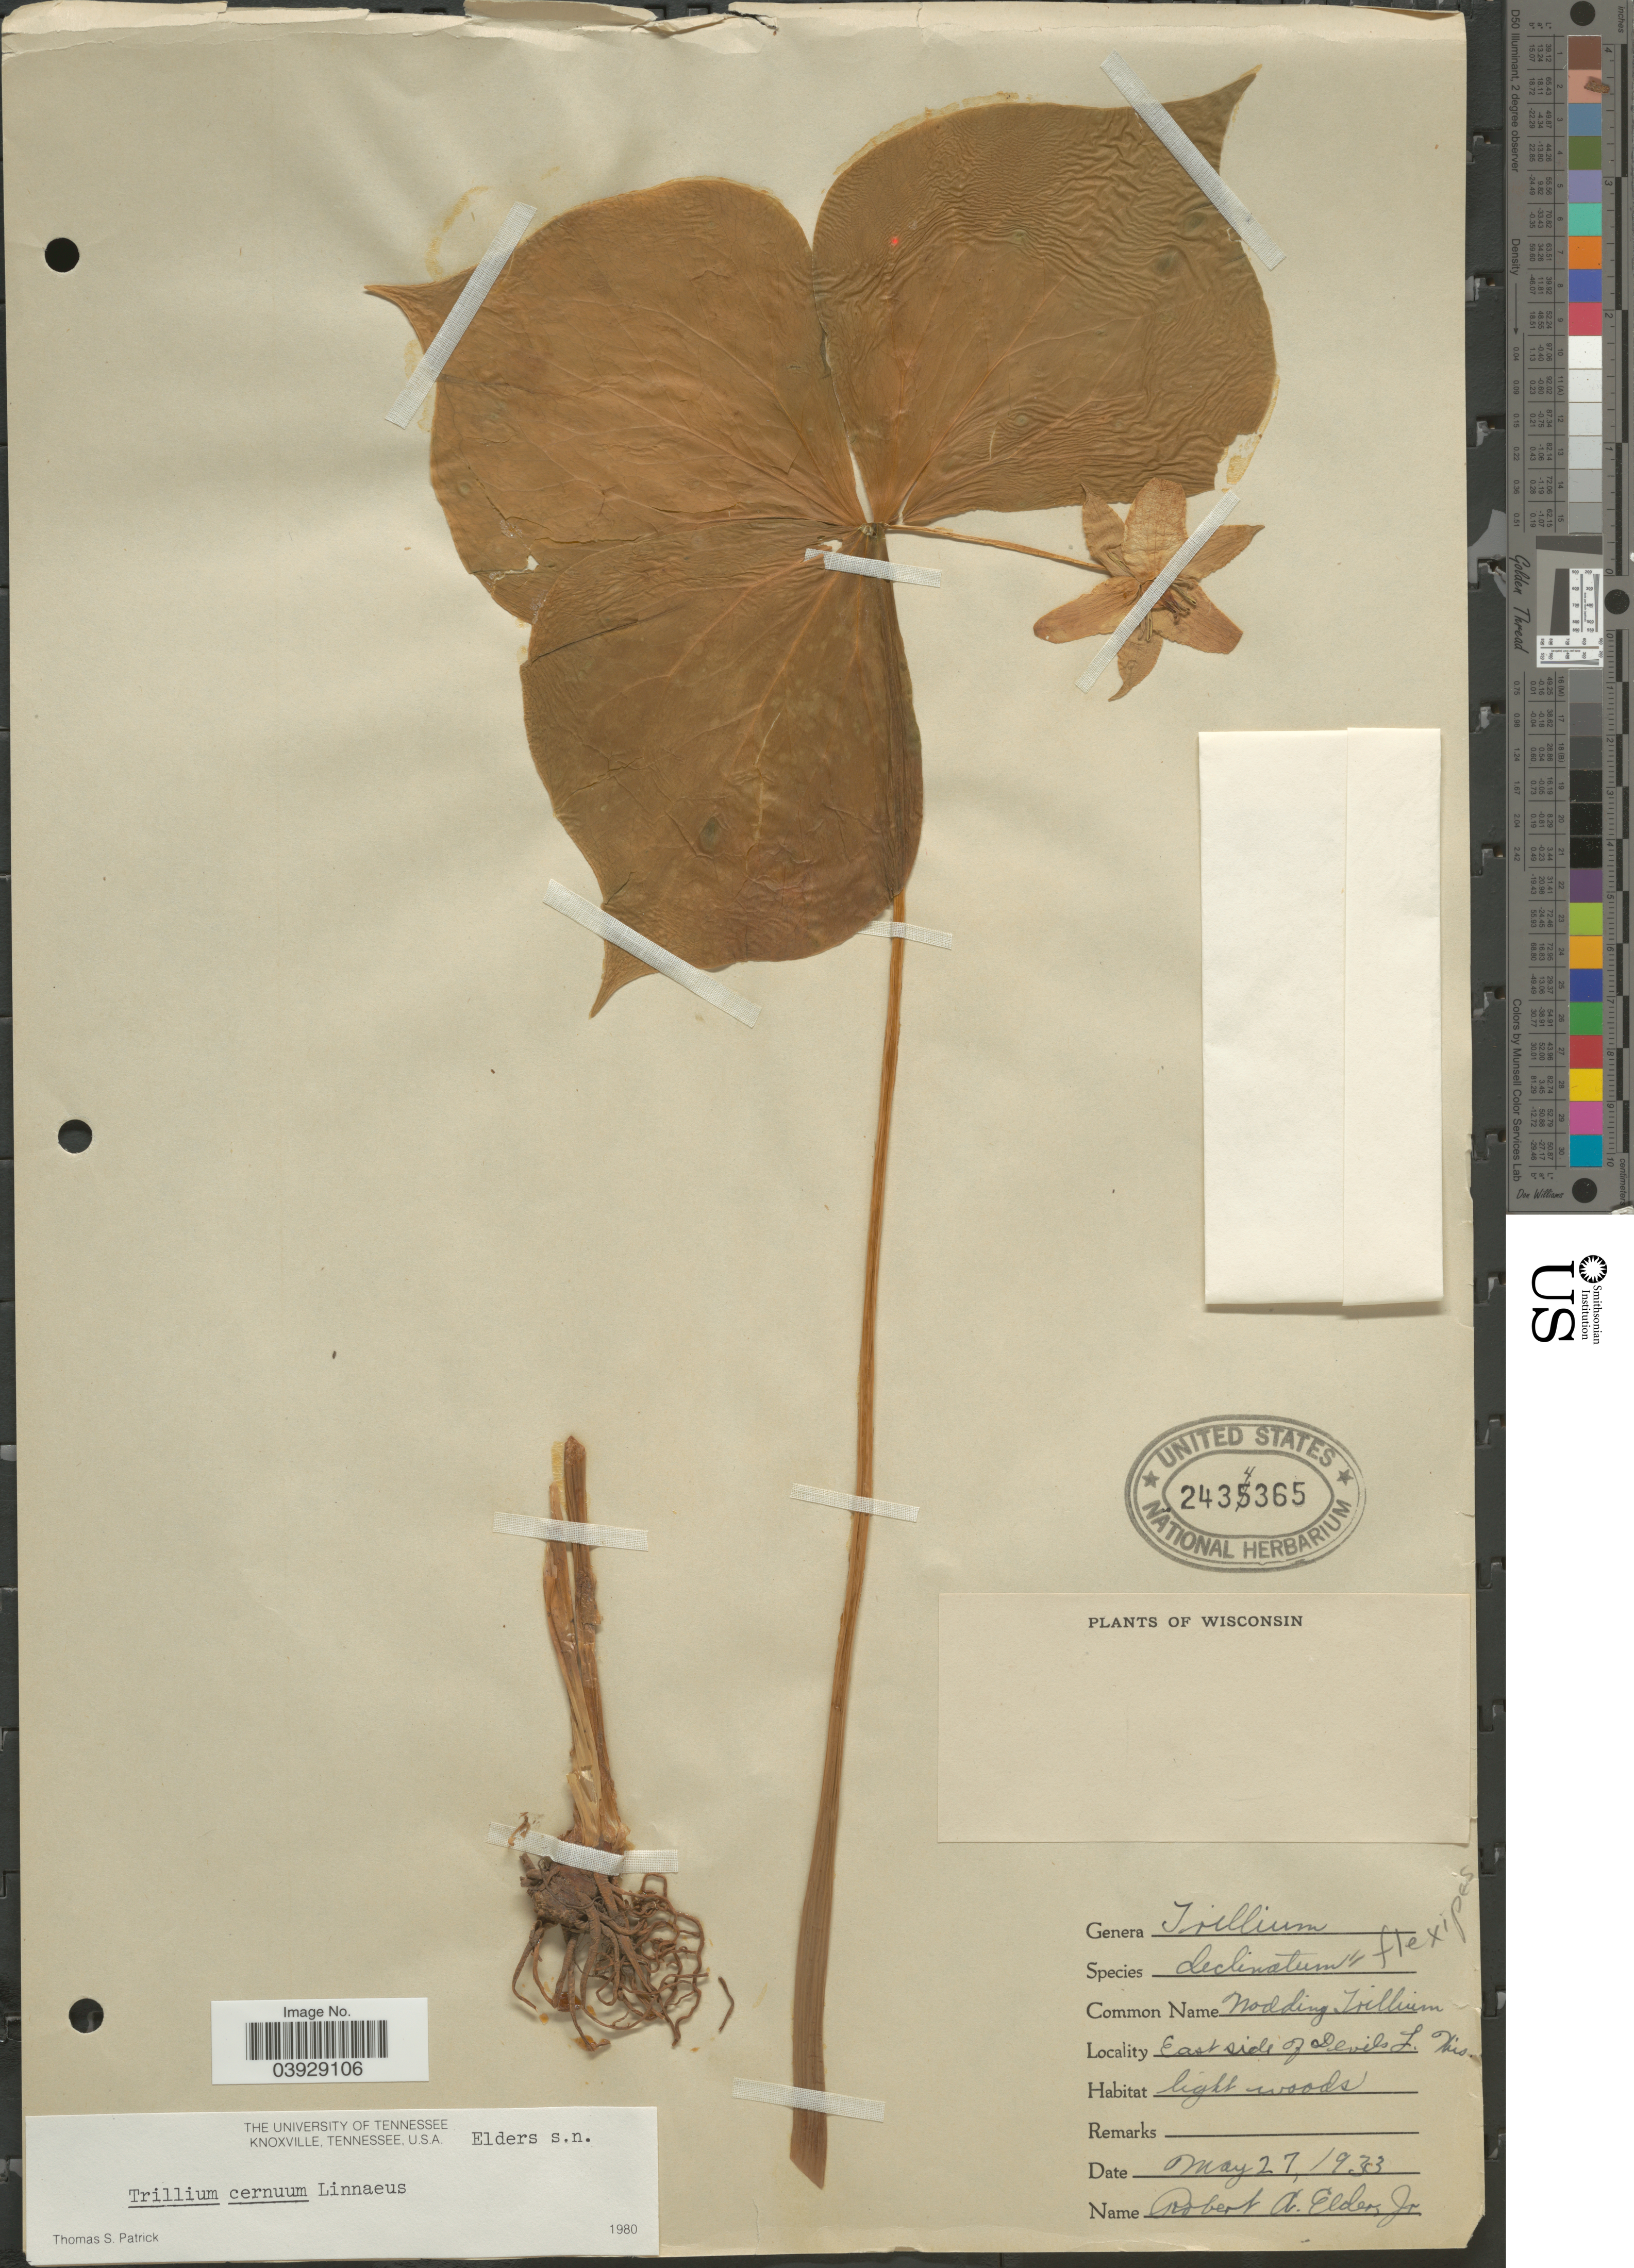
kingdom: Plantae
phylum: Tracheophyta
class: Liliopsida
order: Liliales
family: Melanthiaceae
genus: Trillium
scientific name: Trillium cernuum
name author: L.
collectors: R. Elders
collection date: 1933-05-27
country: United States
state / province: Wisconsin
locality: East side of Devils L.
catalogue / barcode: US 2434365